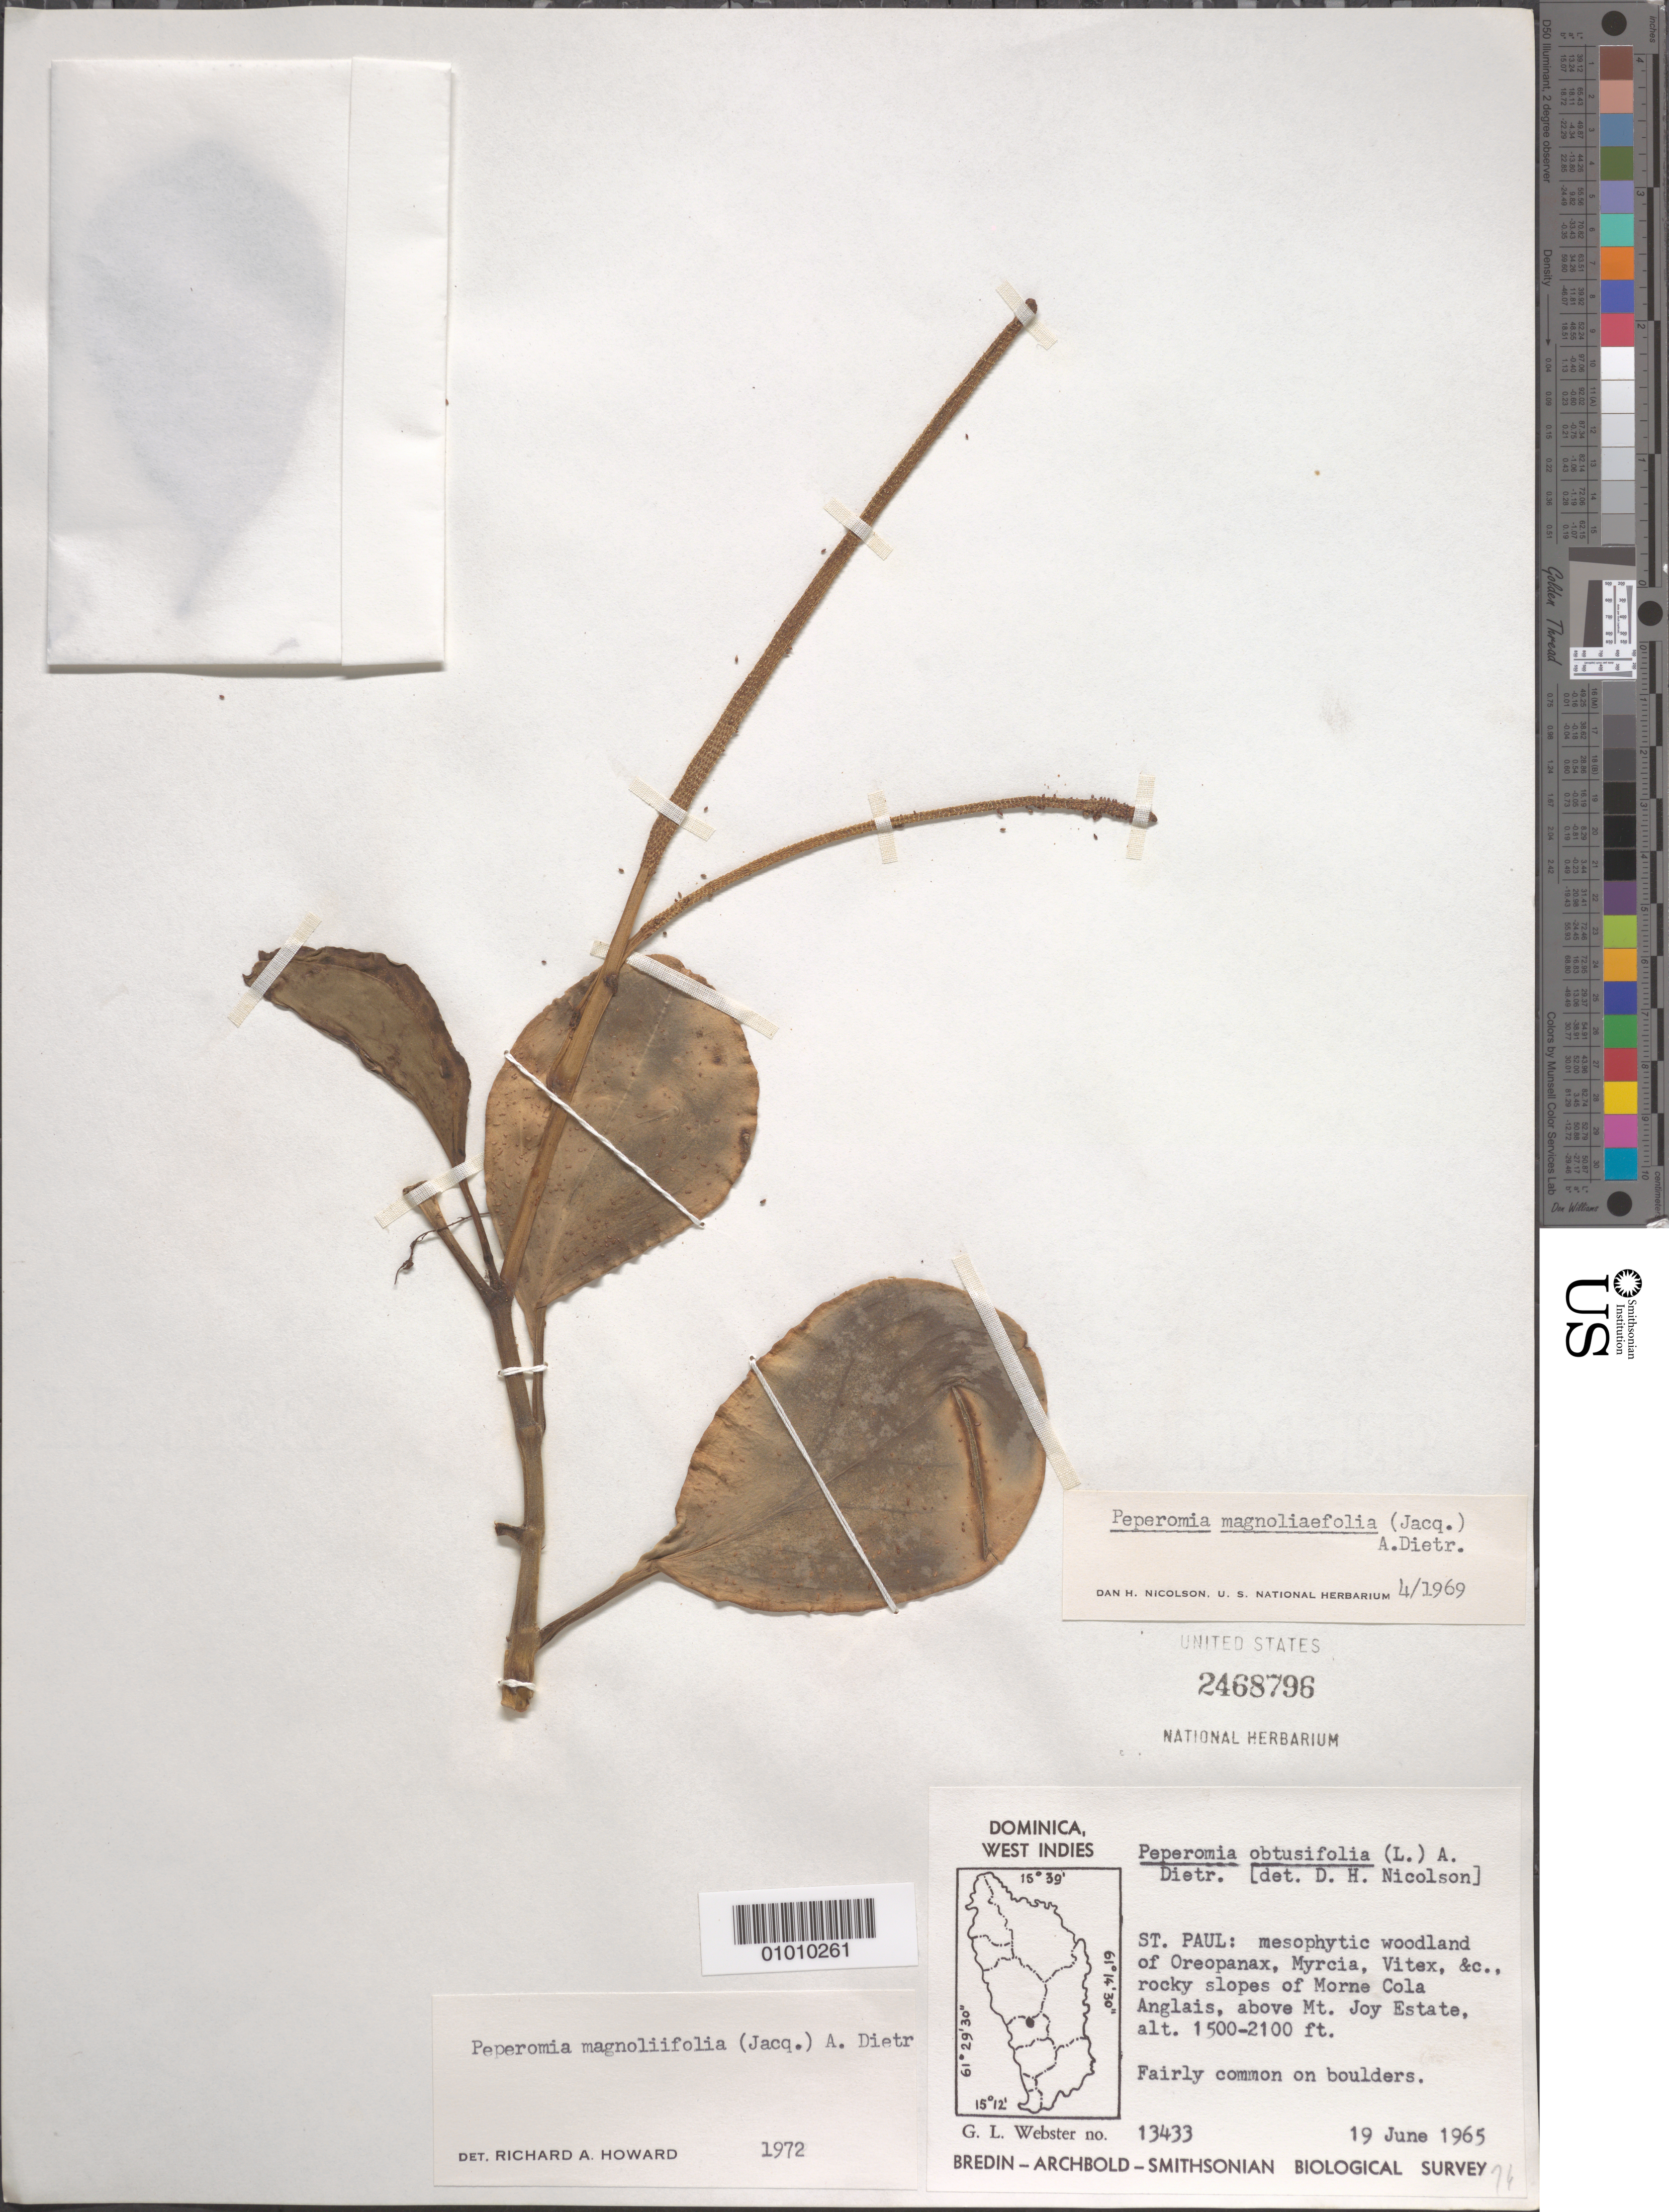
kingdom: Plantae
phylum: Tracheophyta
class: Magnoliopsida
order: Piperales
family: Piperaceae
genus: Peperomia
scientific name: Peperomia magnoliifolia var. magnoliifolia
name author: (Jacq.) A. Dietr.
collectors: G. L. Webster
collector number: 13433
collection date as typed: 19 Jun 1965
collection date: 1965-06-19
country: Dominica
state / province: St. Paul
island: Dominica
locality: St Paul: mesophytic woodland of Oreopanax, Myrcia, Vitex, &c., rocky slopes of Morne Cola Anglais, above Mt. Joy Estate.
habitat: Fairly common on boulders.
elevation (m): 457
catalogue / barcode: US 2468796